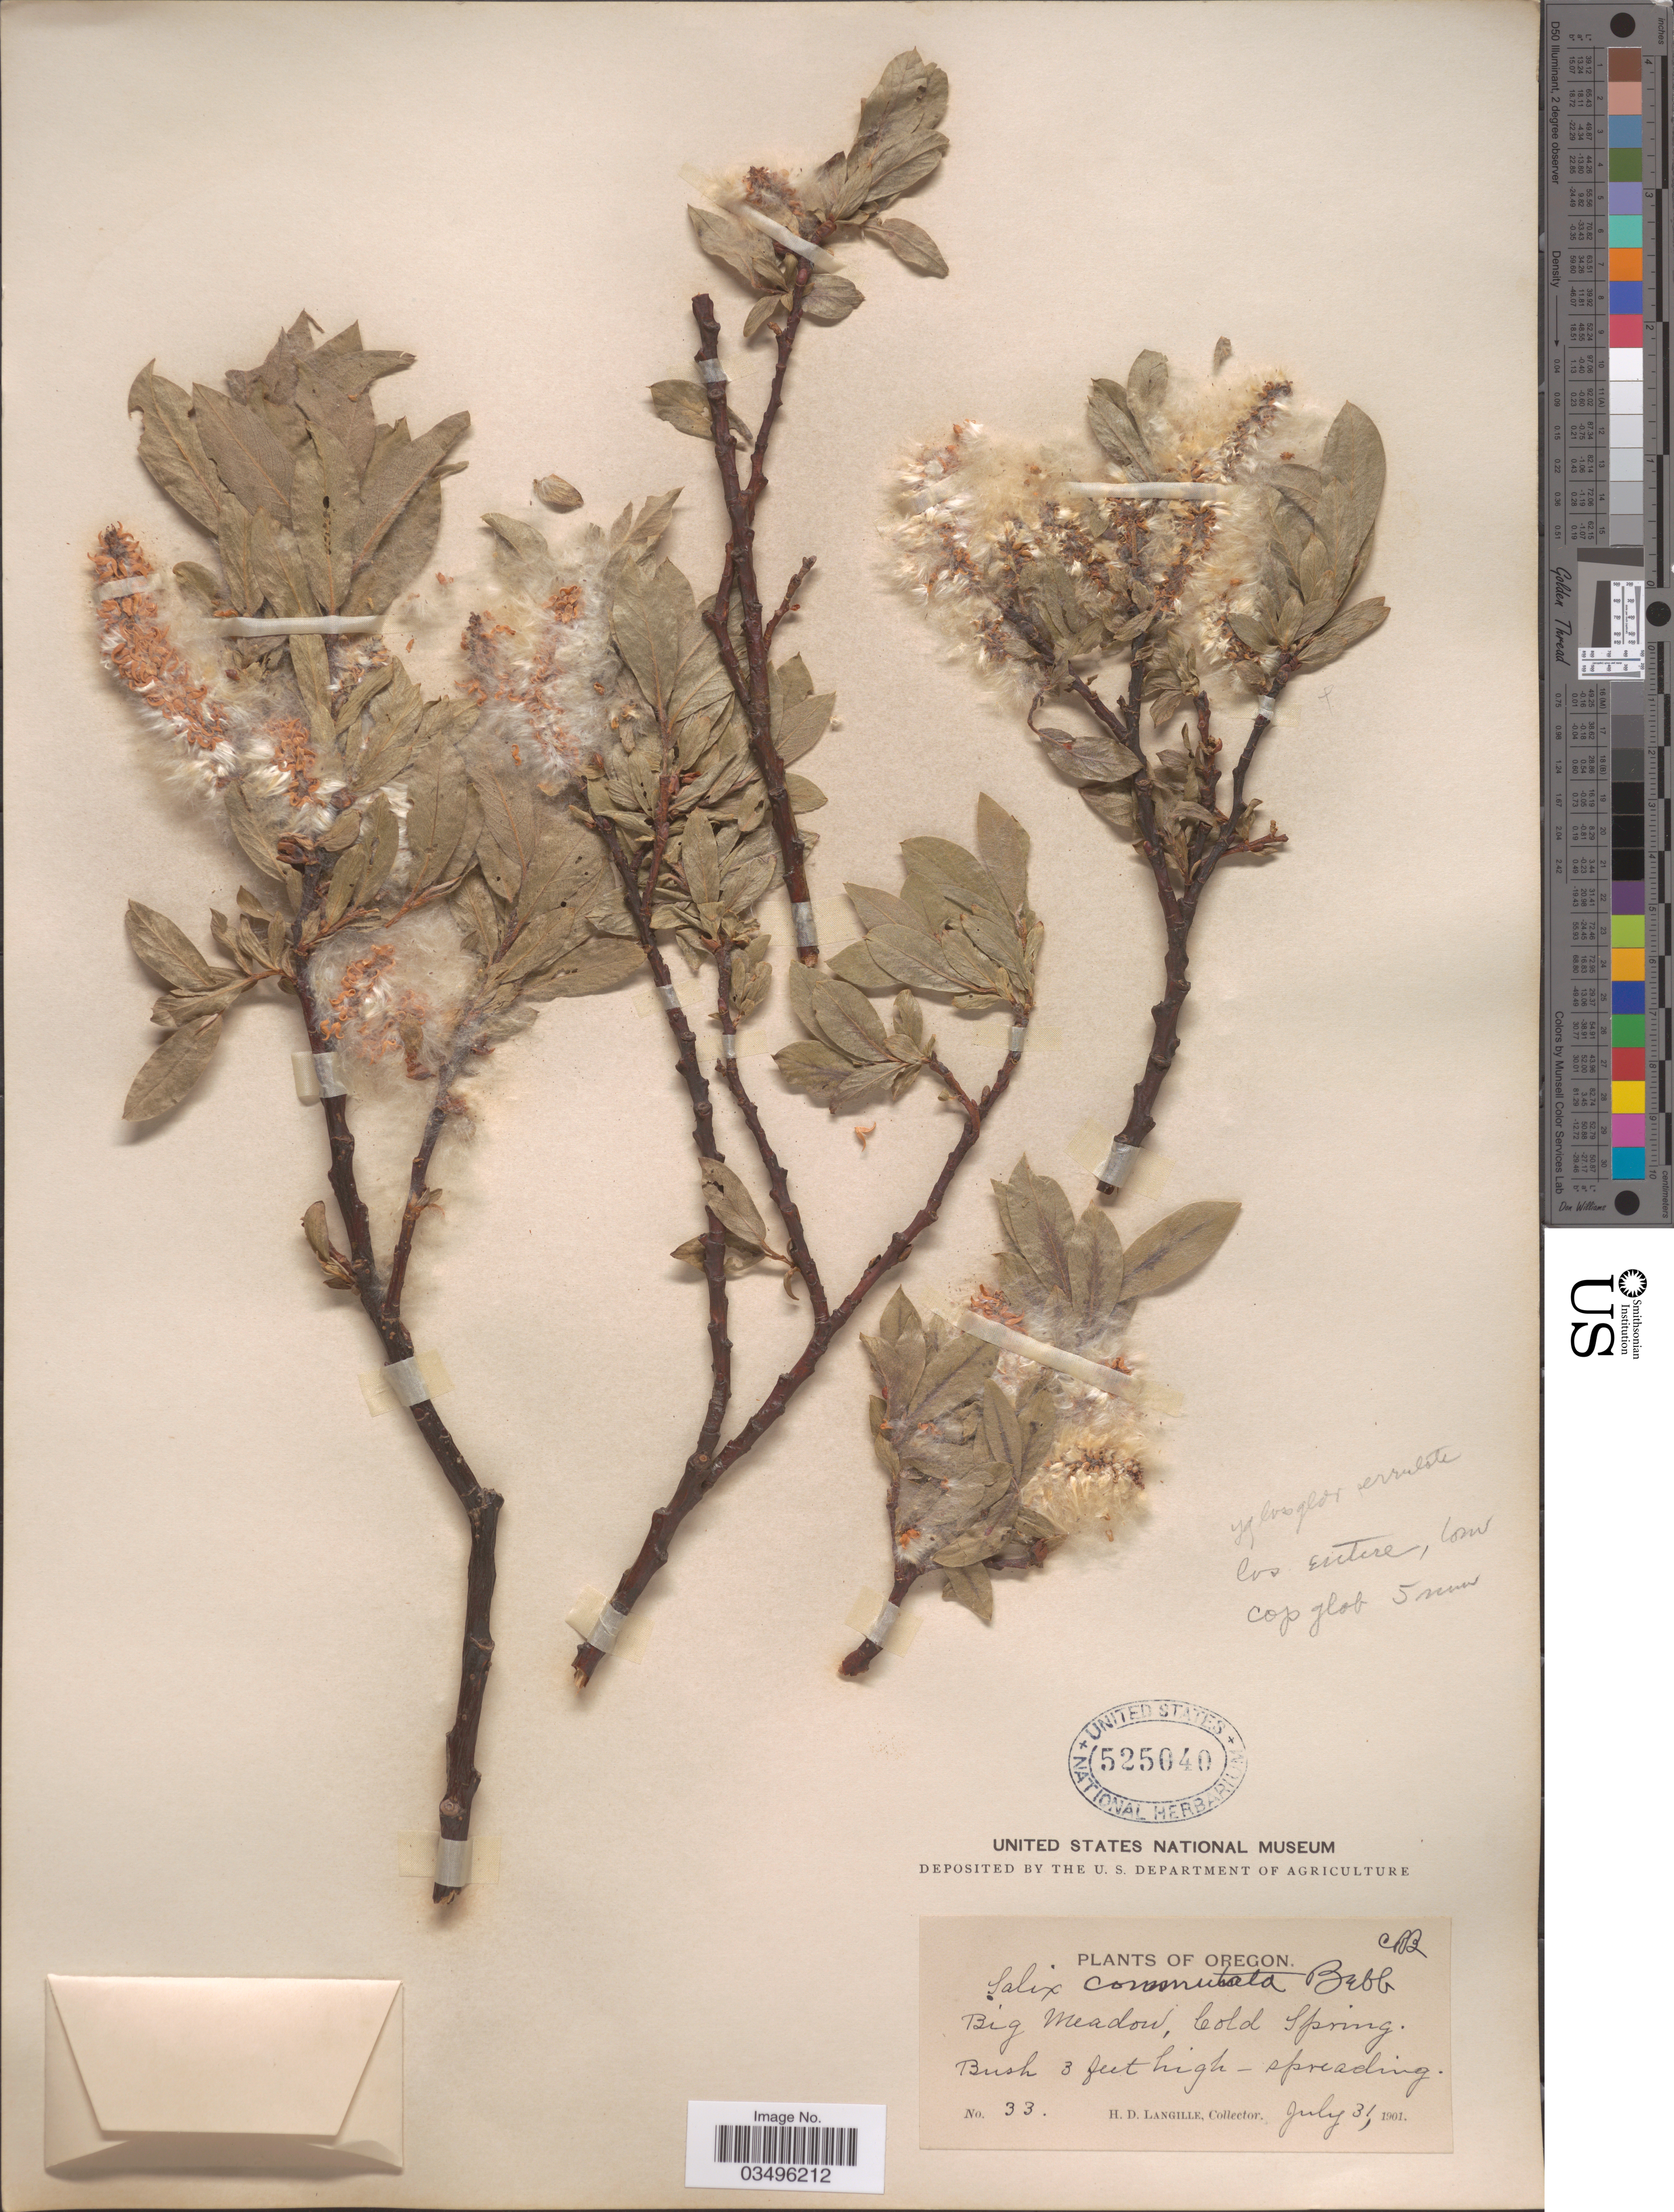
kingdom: Plantae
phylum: Tracheophyta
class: Magnoliopsida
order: Malpighiales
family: Salicaceae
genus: Salix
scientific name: Salix commutata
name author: Bebb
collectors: H. Langille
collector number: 33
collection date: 1901-07-31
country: United States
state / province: Oregon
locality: Big Meadow, Cold Spring.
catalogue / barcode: US 525040